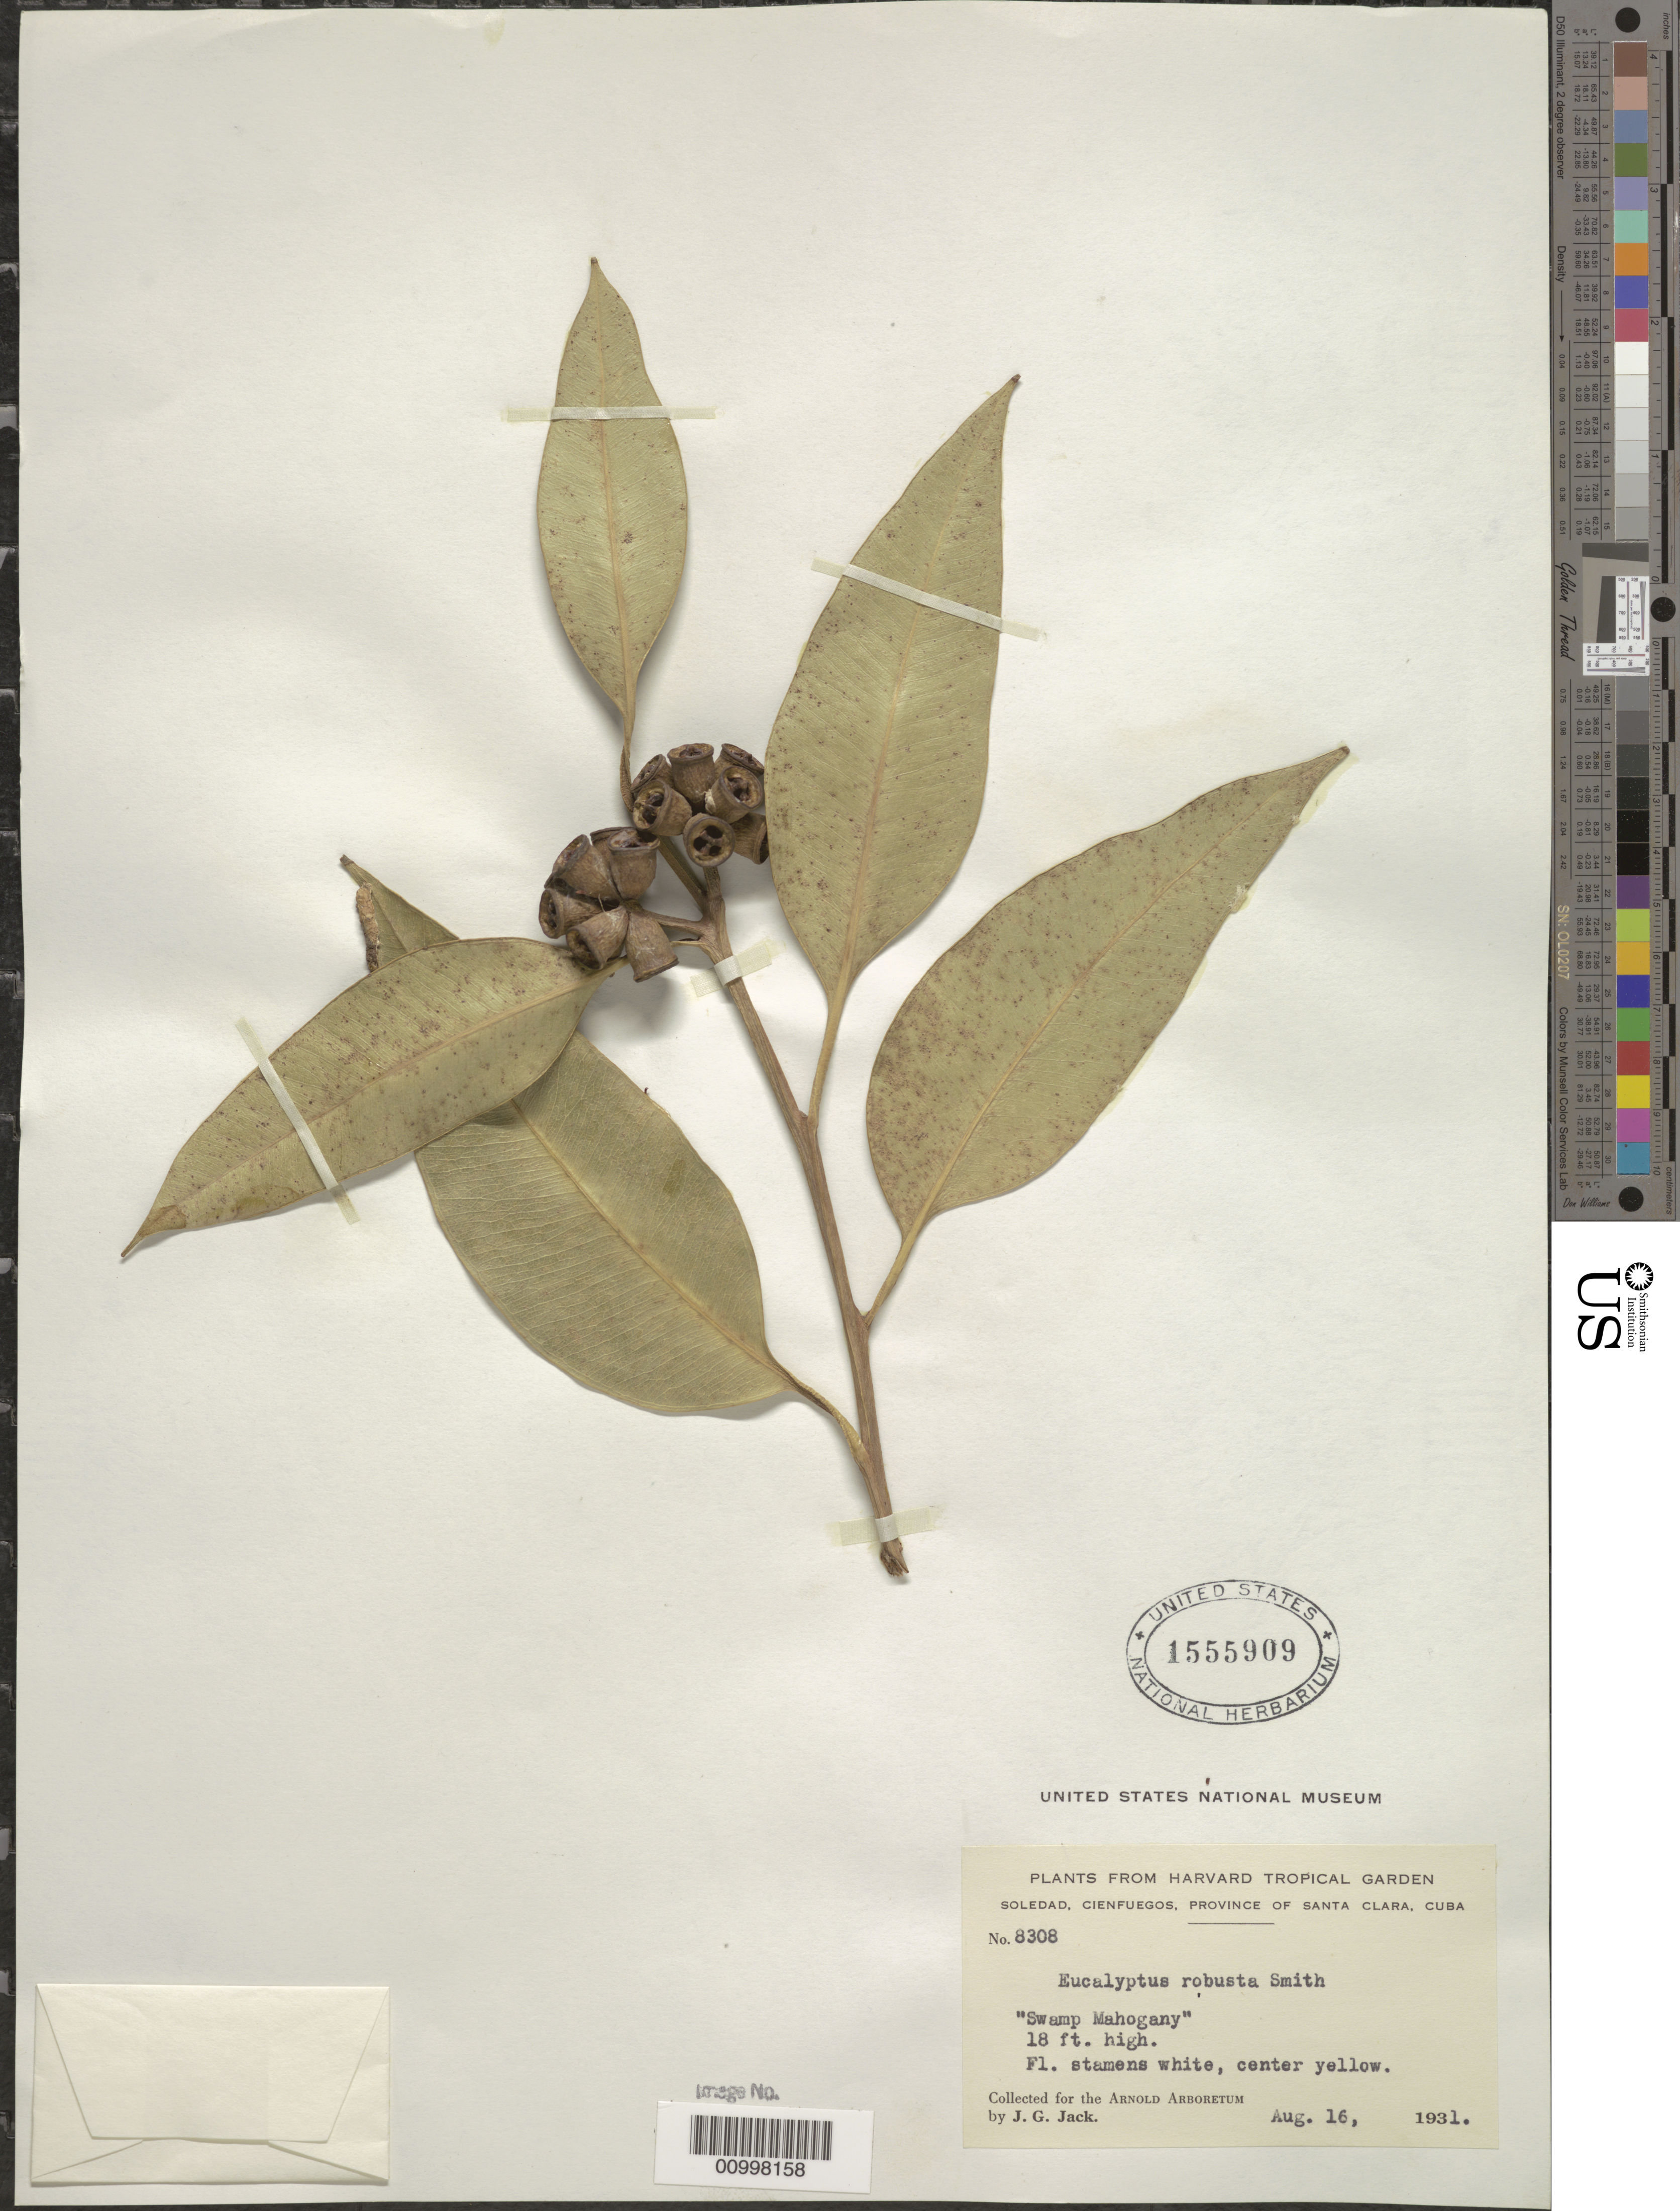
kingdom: Plantae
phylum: Tracheophyta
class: Magnoliopsida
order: Myrtales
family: Myrtaceae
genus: Eucalyptus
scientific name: Eucalyptus robusta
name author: Sm.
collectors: J. G. Jack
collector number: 8308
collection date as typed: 16 Aug 1931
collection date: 1931-08-16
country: Cuba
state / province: Cienfuegos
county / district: Santa Clara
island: Cuba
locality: Cienfuegos: Soledad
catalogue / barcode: US 1555909